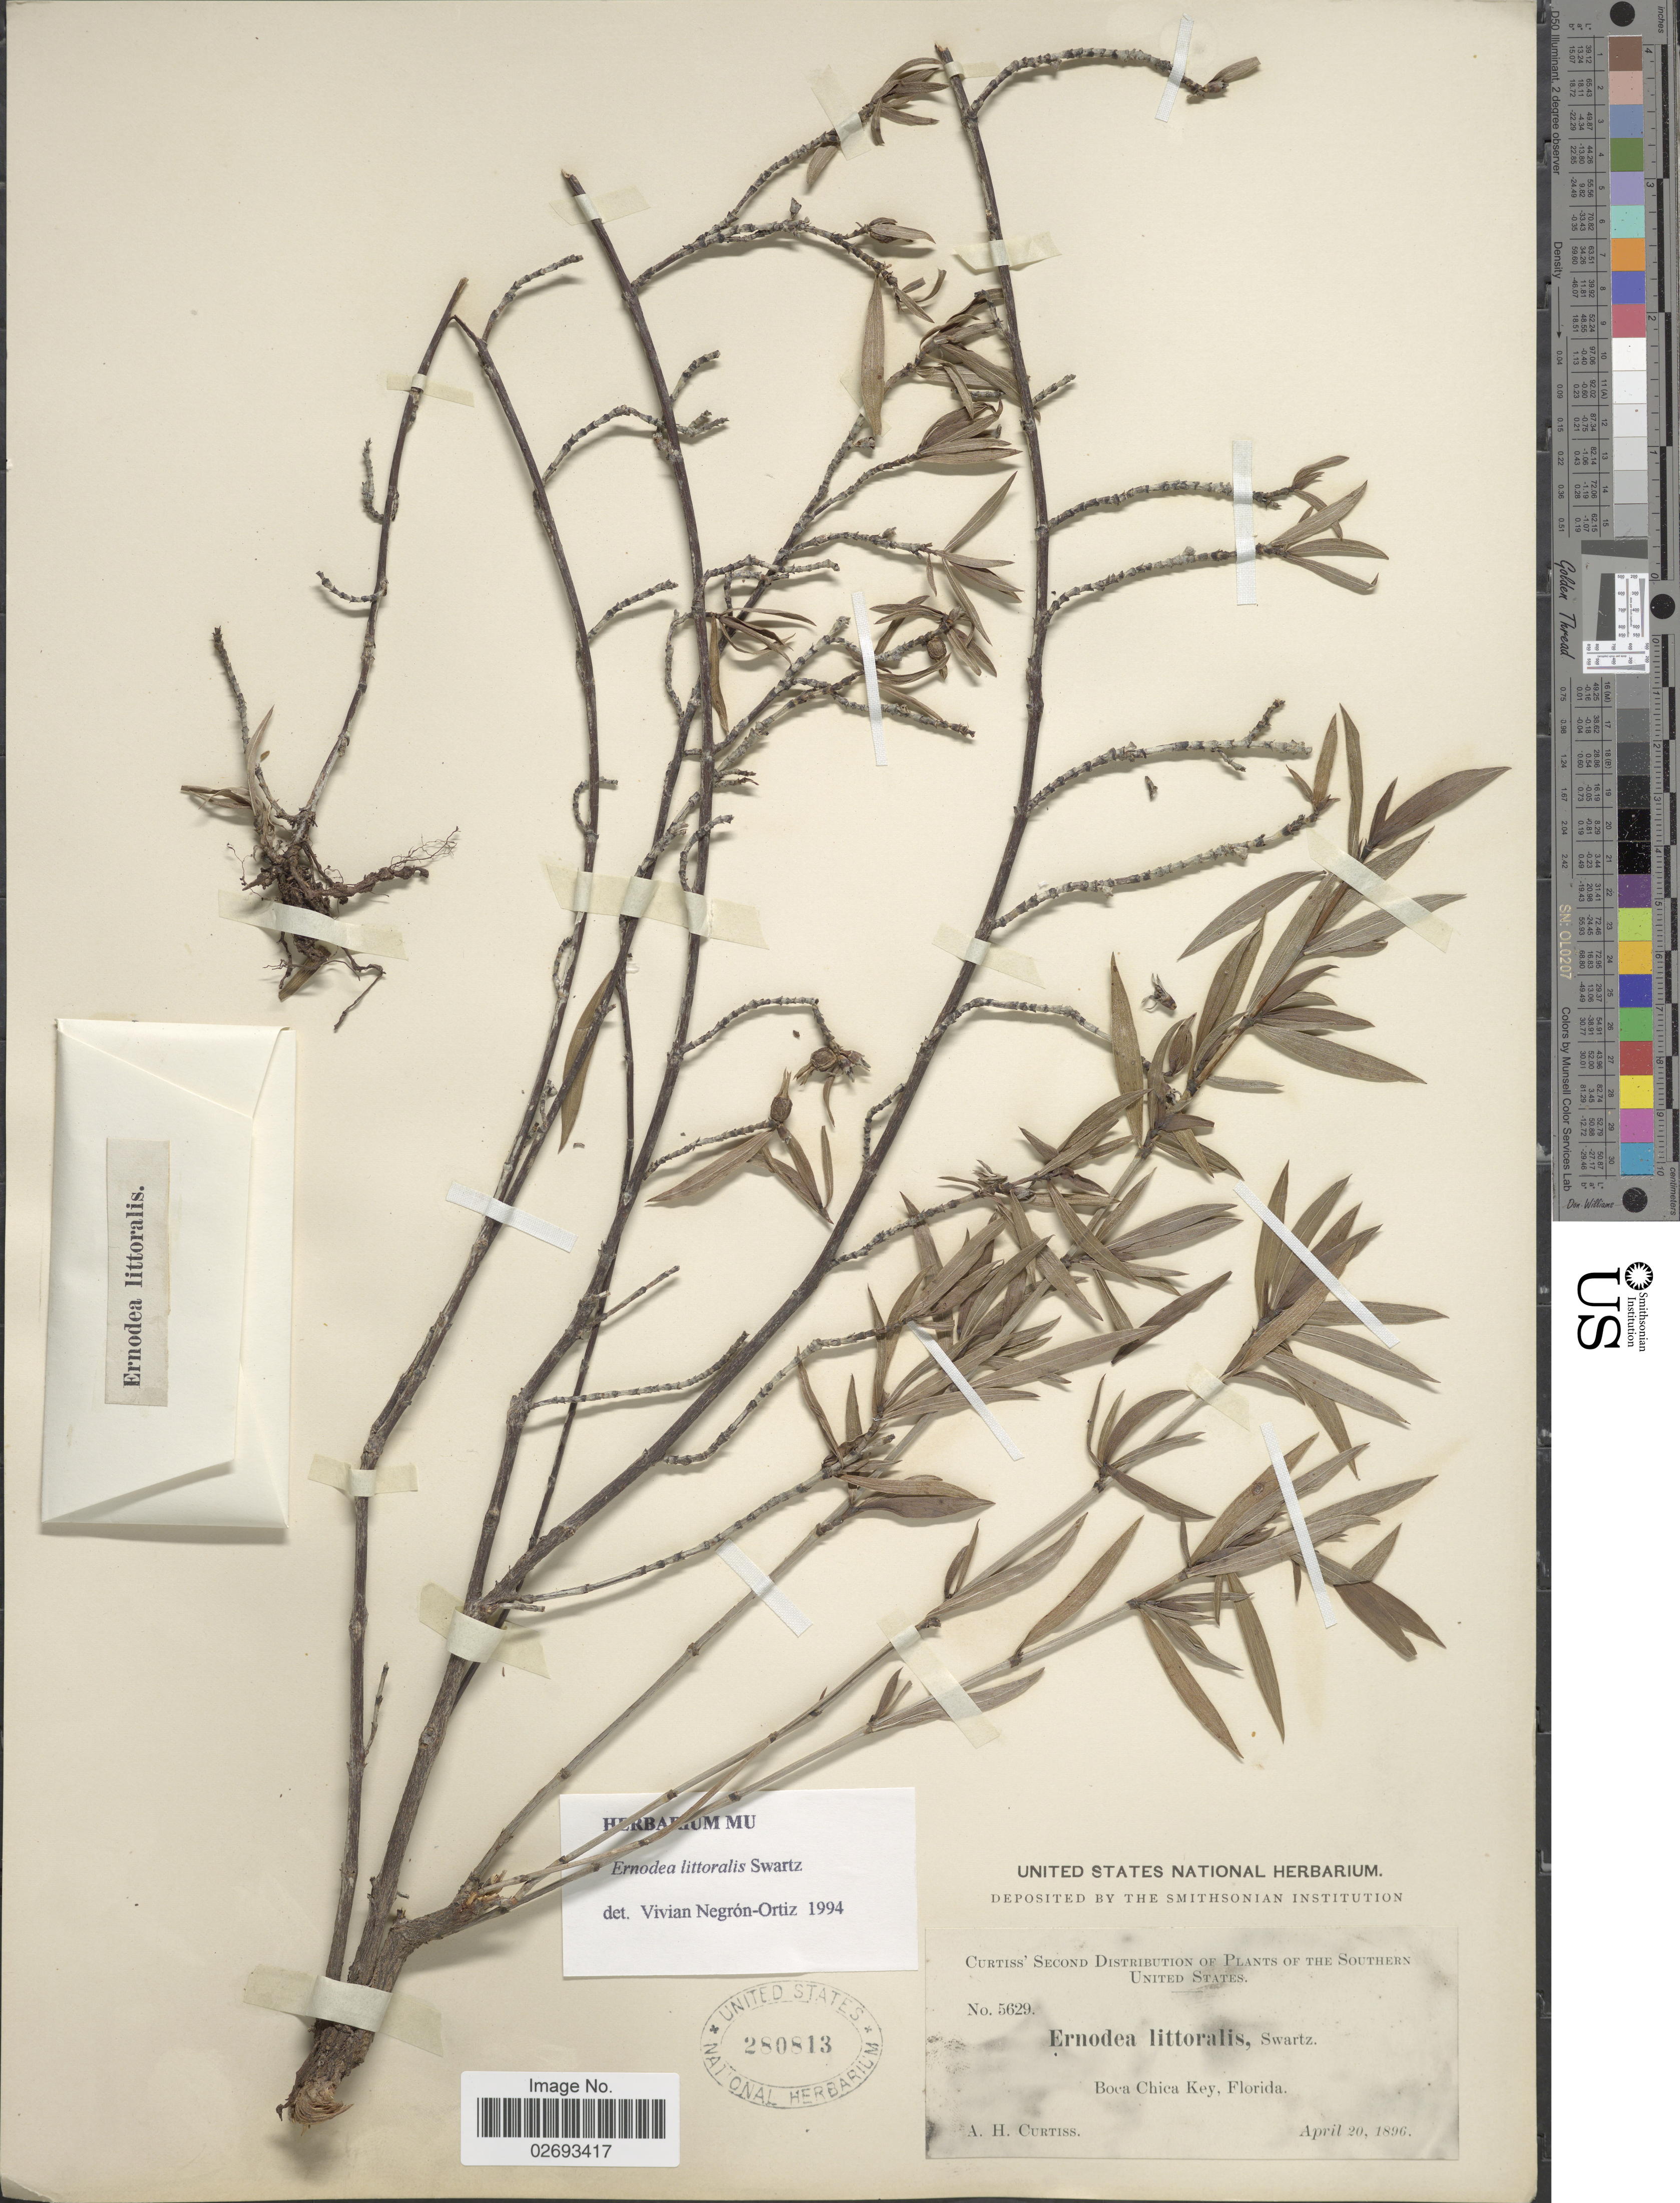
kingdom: Plantae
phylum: Tracheophyta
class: Magnoliopsida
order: Gentianales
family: Rubiaceae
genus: Ernodea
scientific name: Ernodea littoralis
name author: Sw.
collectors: A. H. Curtiss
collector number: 5629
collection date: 1896-04-20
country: United States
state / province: Florida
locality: Southern United States. Boca Chica Key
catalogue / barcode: US 280813